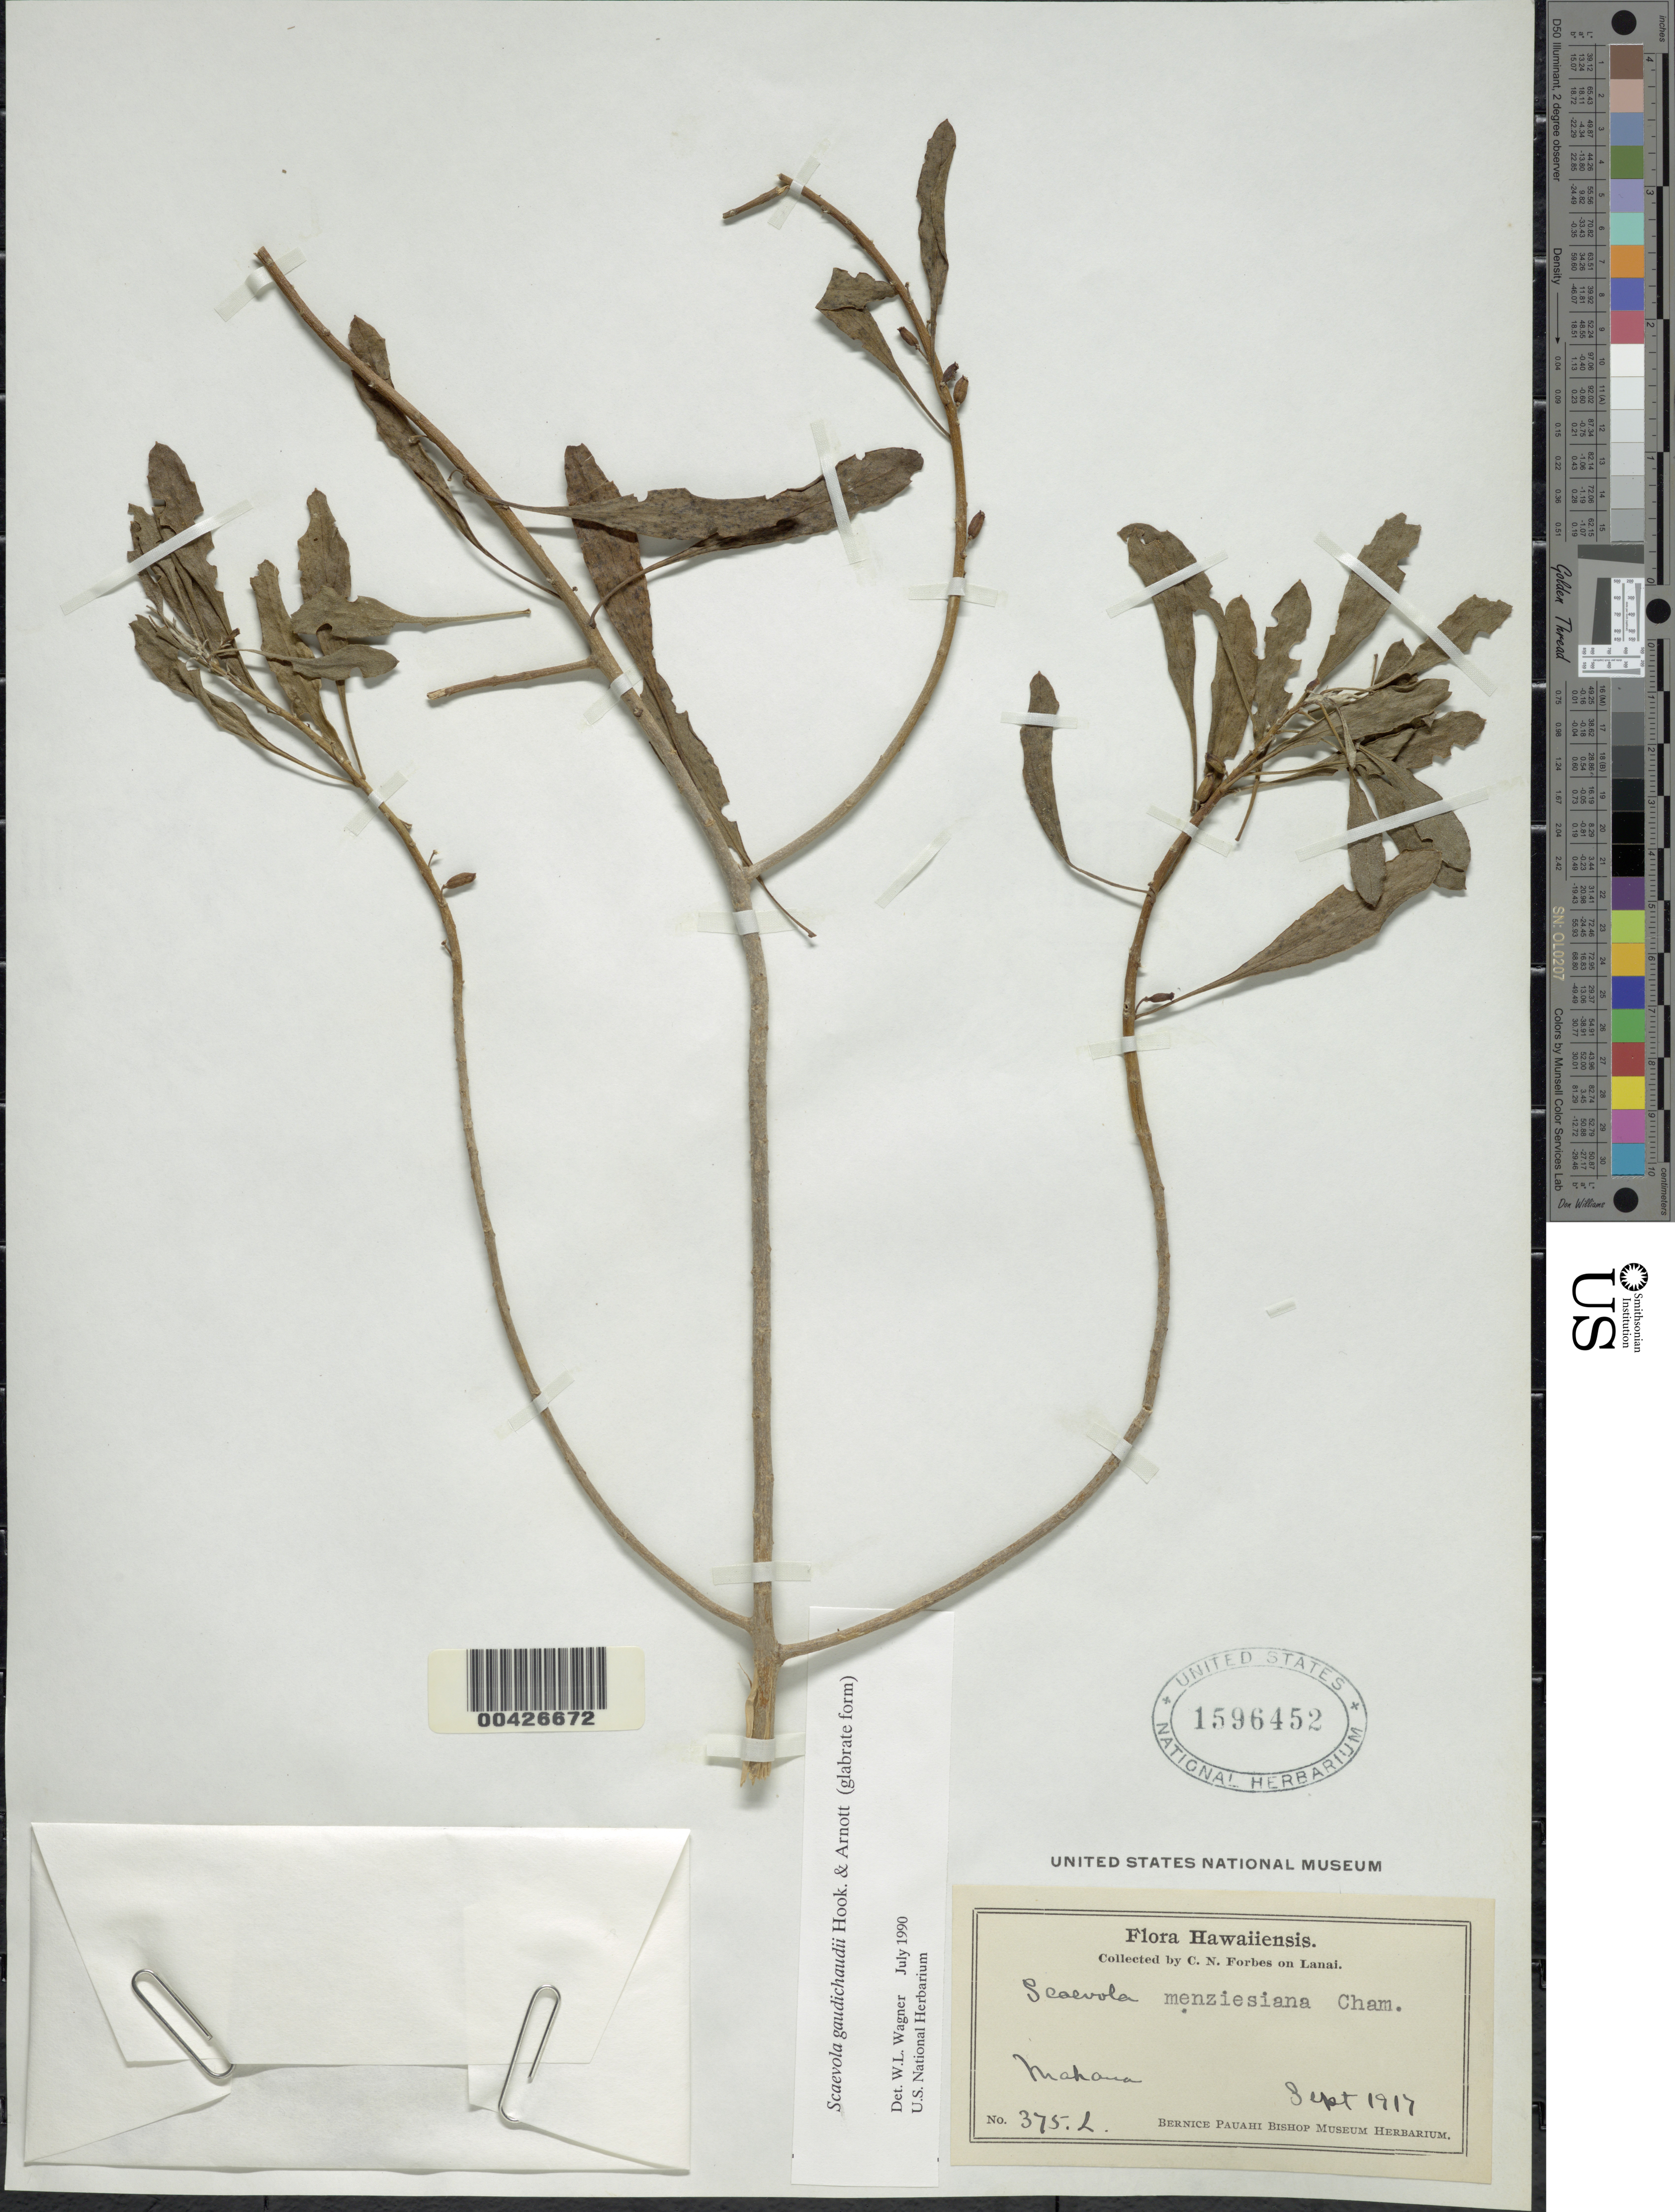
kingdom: Plantae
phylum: Tracheophyta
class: Magnoliopsida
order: Asterales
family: Goodeniaceae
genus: Scaevola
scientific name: Scaevola gaudichaudii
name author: Hook. & Arn.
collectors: C. N. Forbes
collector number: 375.L.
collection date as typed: Sep 1917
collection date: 1917-09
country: United States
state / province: Hawaii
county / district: Maui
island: Lana'i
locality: Mahaua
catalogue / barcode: US 1596452